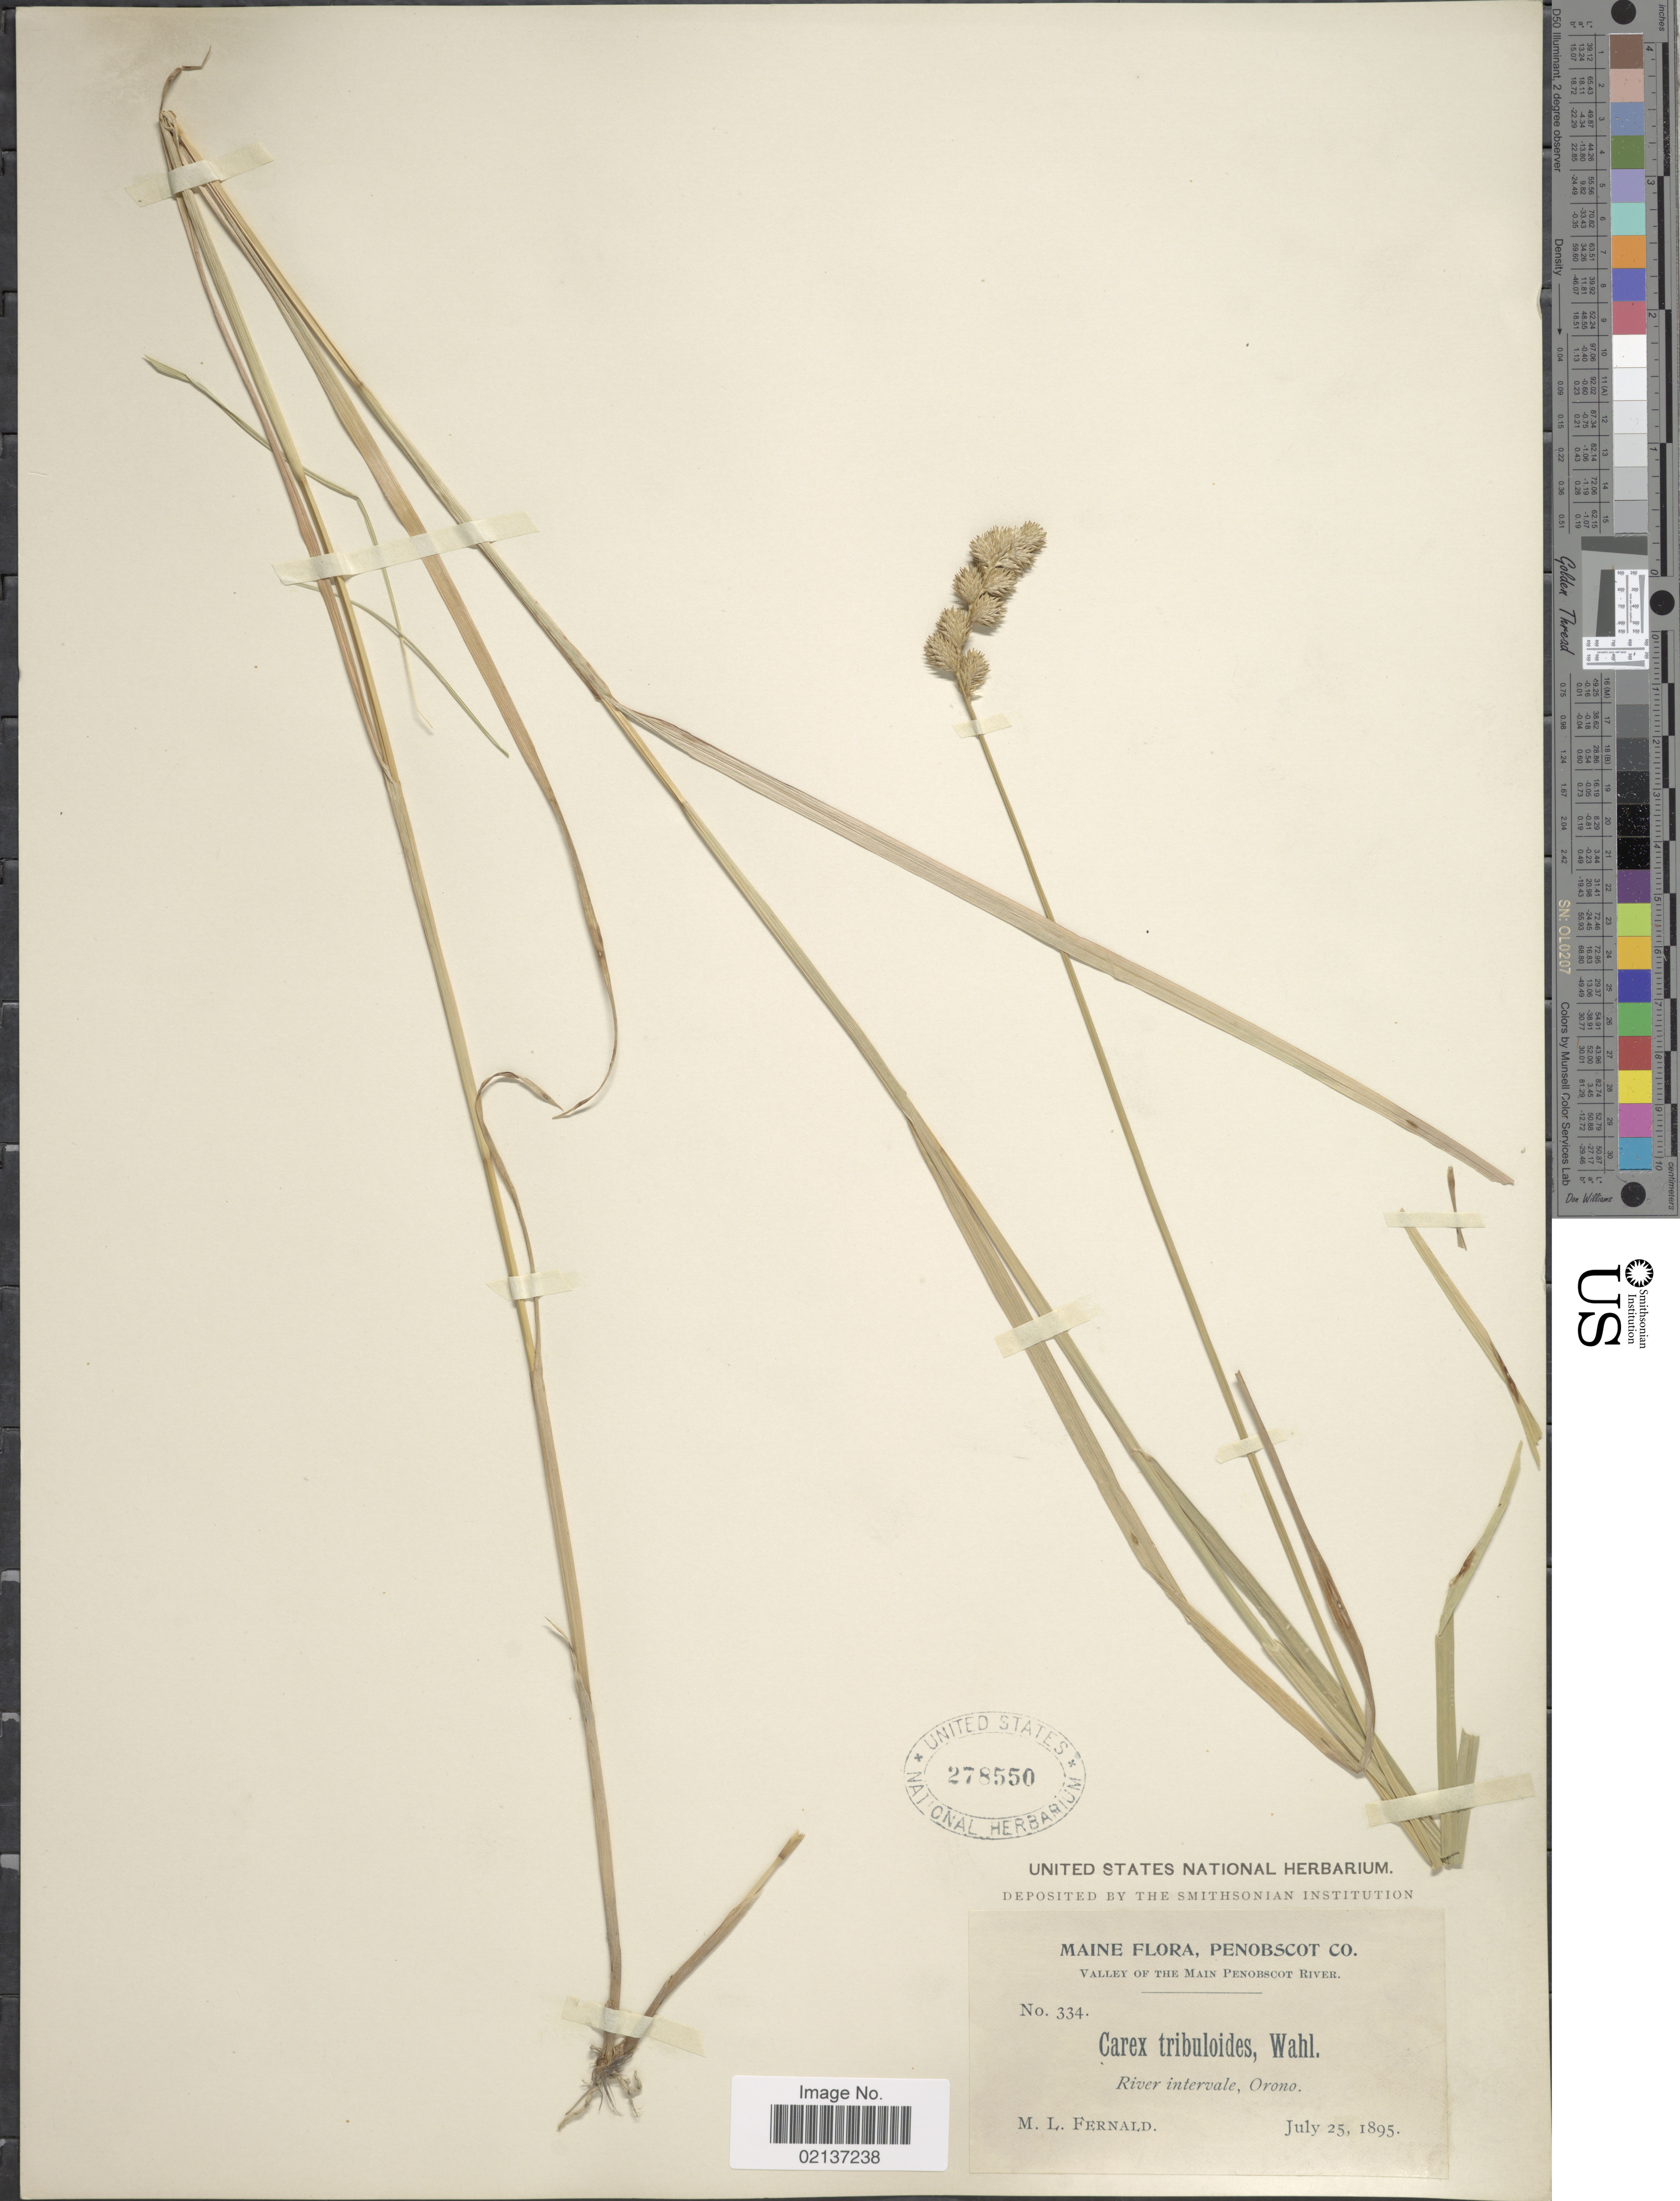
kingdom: Plantae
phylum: Tracheophyta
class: Liliopsida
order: Poales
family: Cyperaceae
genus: Carex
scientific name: Carex tribuloides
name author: Wahlenb.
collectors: M. L. Fernald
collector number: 334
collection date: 1895-07-25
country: United States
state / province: Maine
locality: Penobscot Co., valley of the Main Penobscot River, River intervale, Orono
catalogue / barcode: US 278550